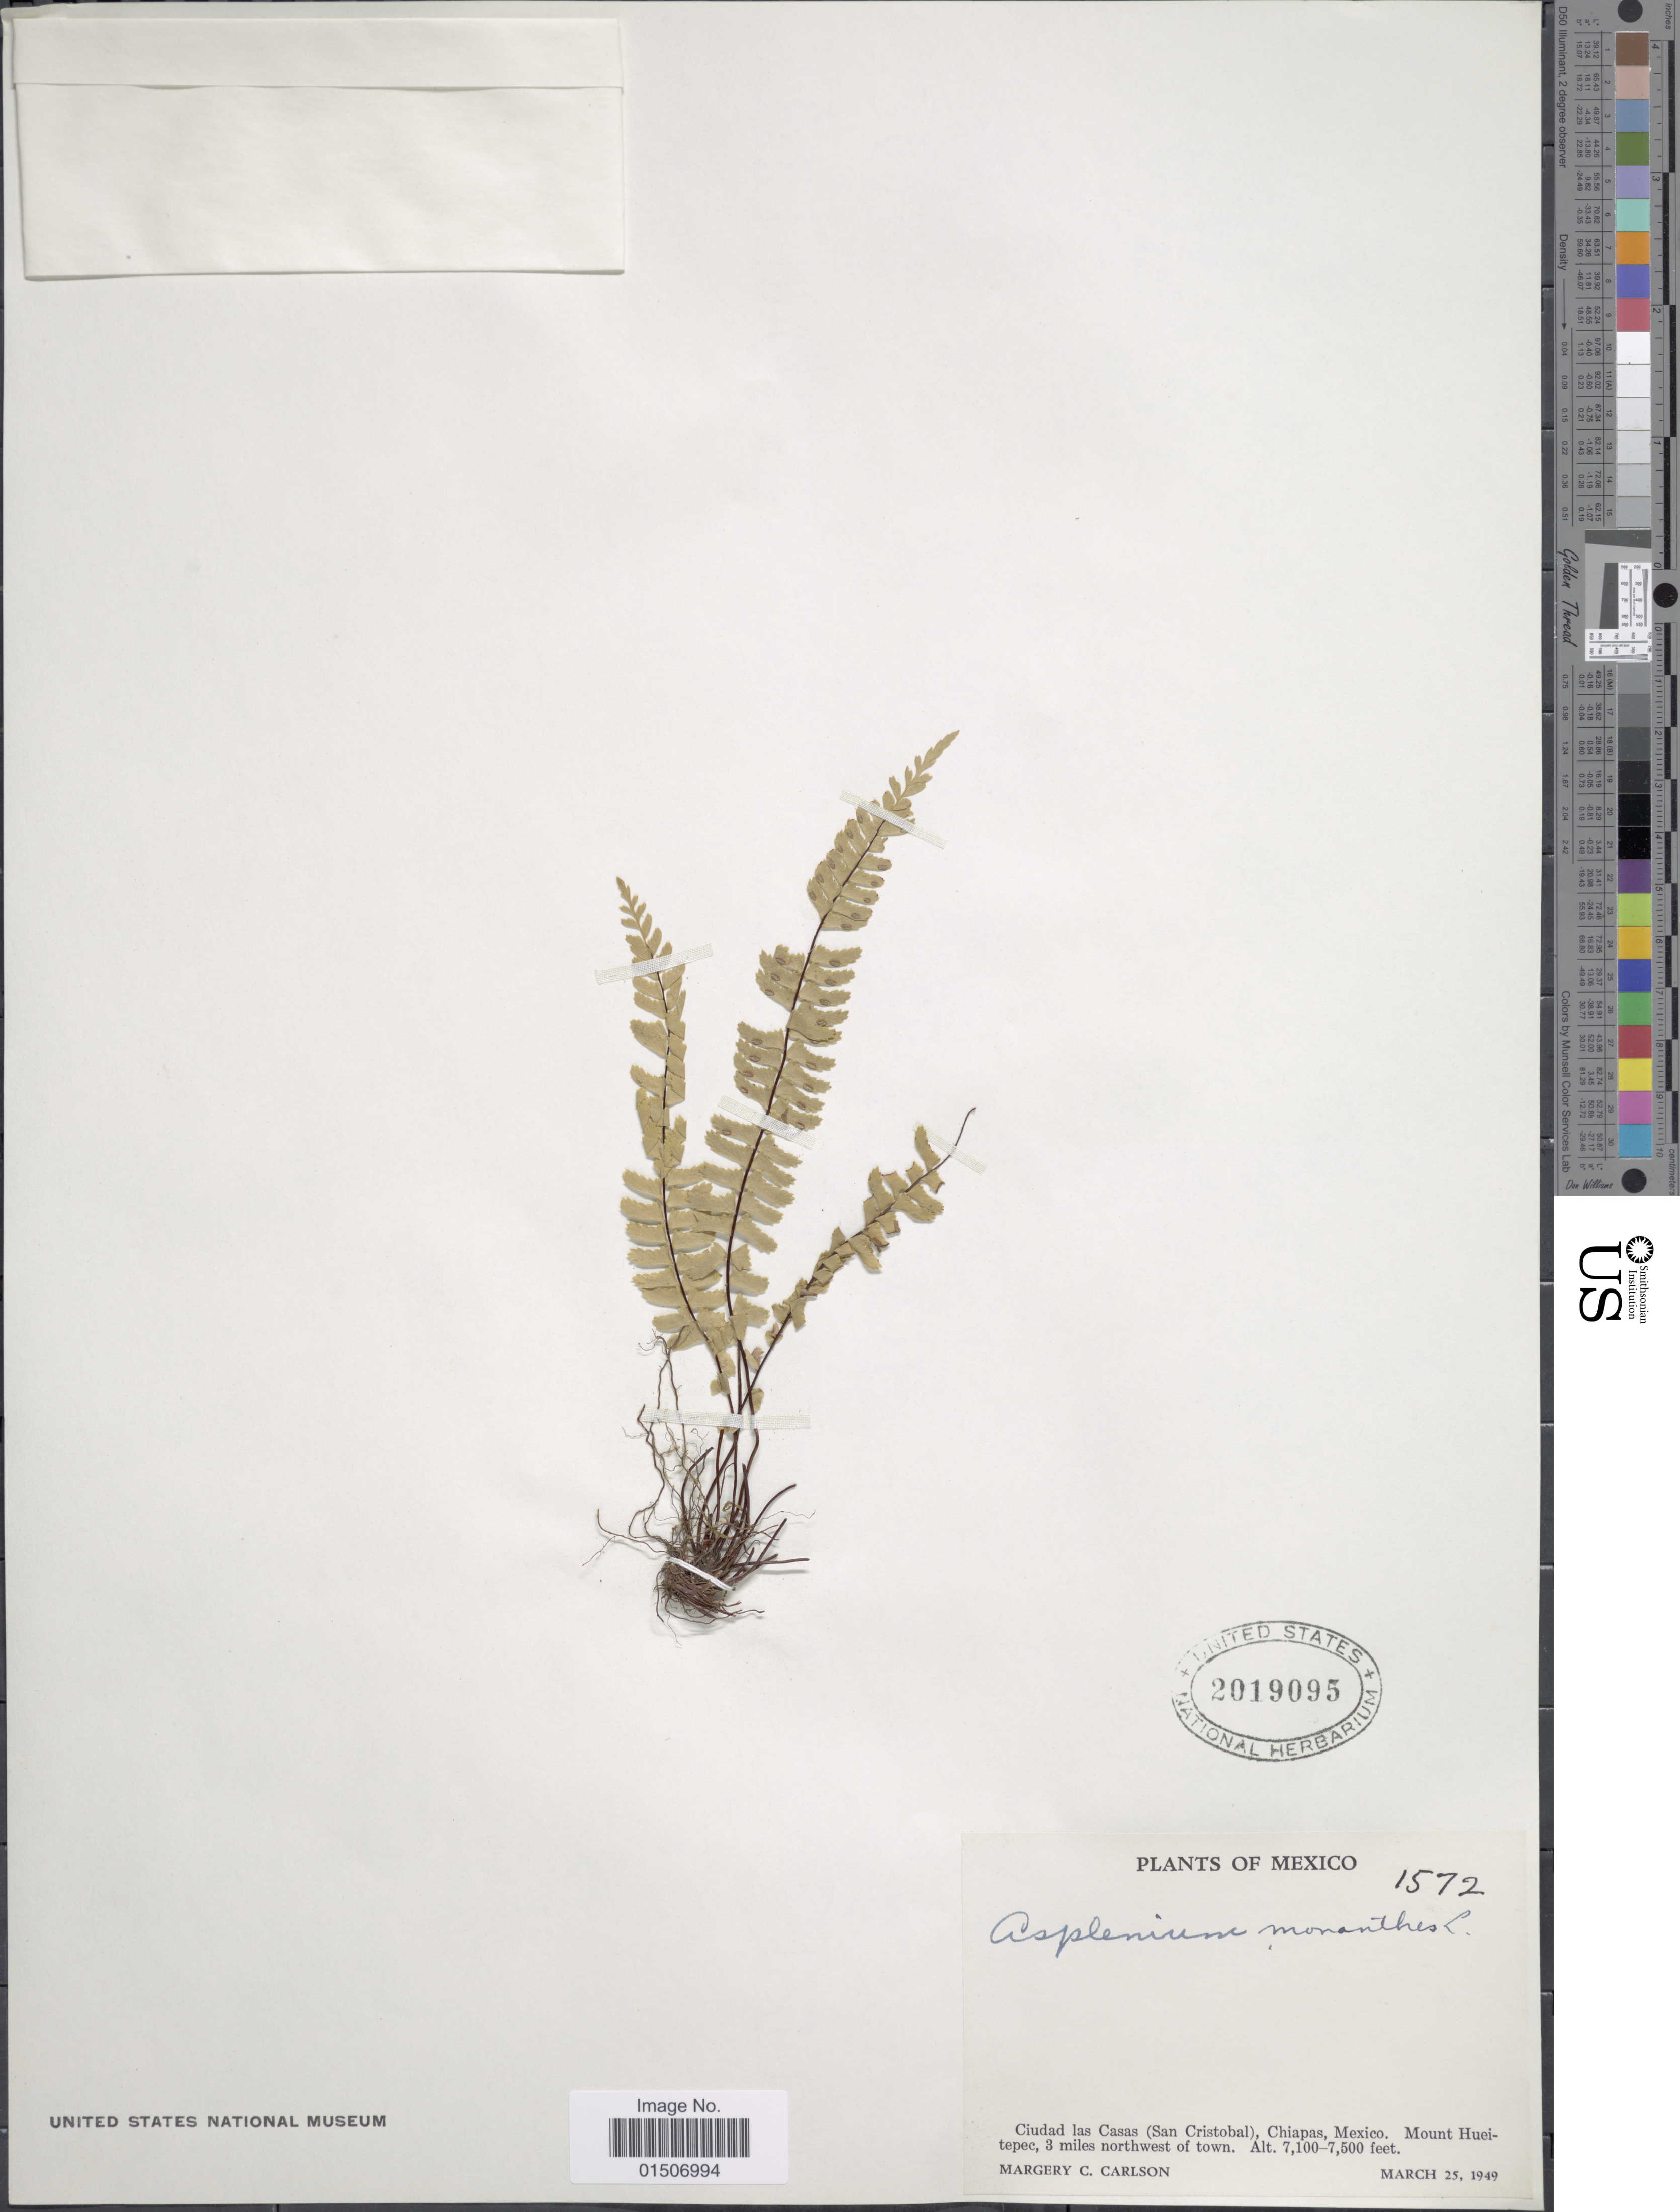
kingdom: Plantae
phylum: Tracheophyta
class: Polypodiopsida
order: Polypodiales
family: Aspleniaceae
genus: Asplenium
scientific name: Asplenium monanthes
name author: L.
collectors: M. C. Carlson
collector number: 1572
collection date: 1949-03-25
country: Mexico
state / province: Chiapas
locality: Ciudad las Casas (San Cristobal), Chiapas, Mexico. Mount Hueitepec, 3 miles northwest of town.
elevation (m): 7100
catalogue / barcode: US 2019095